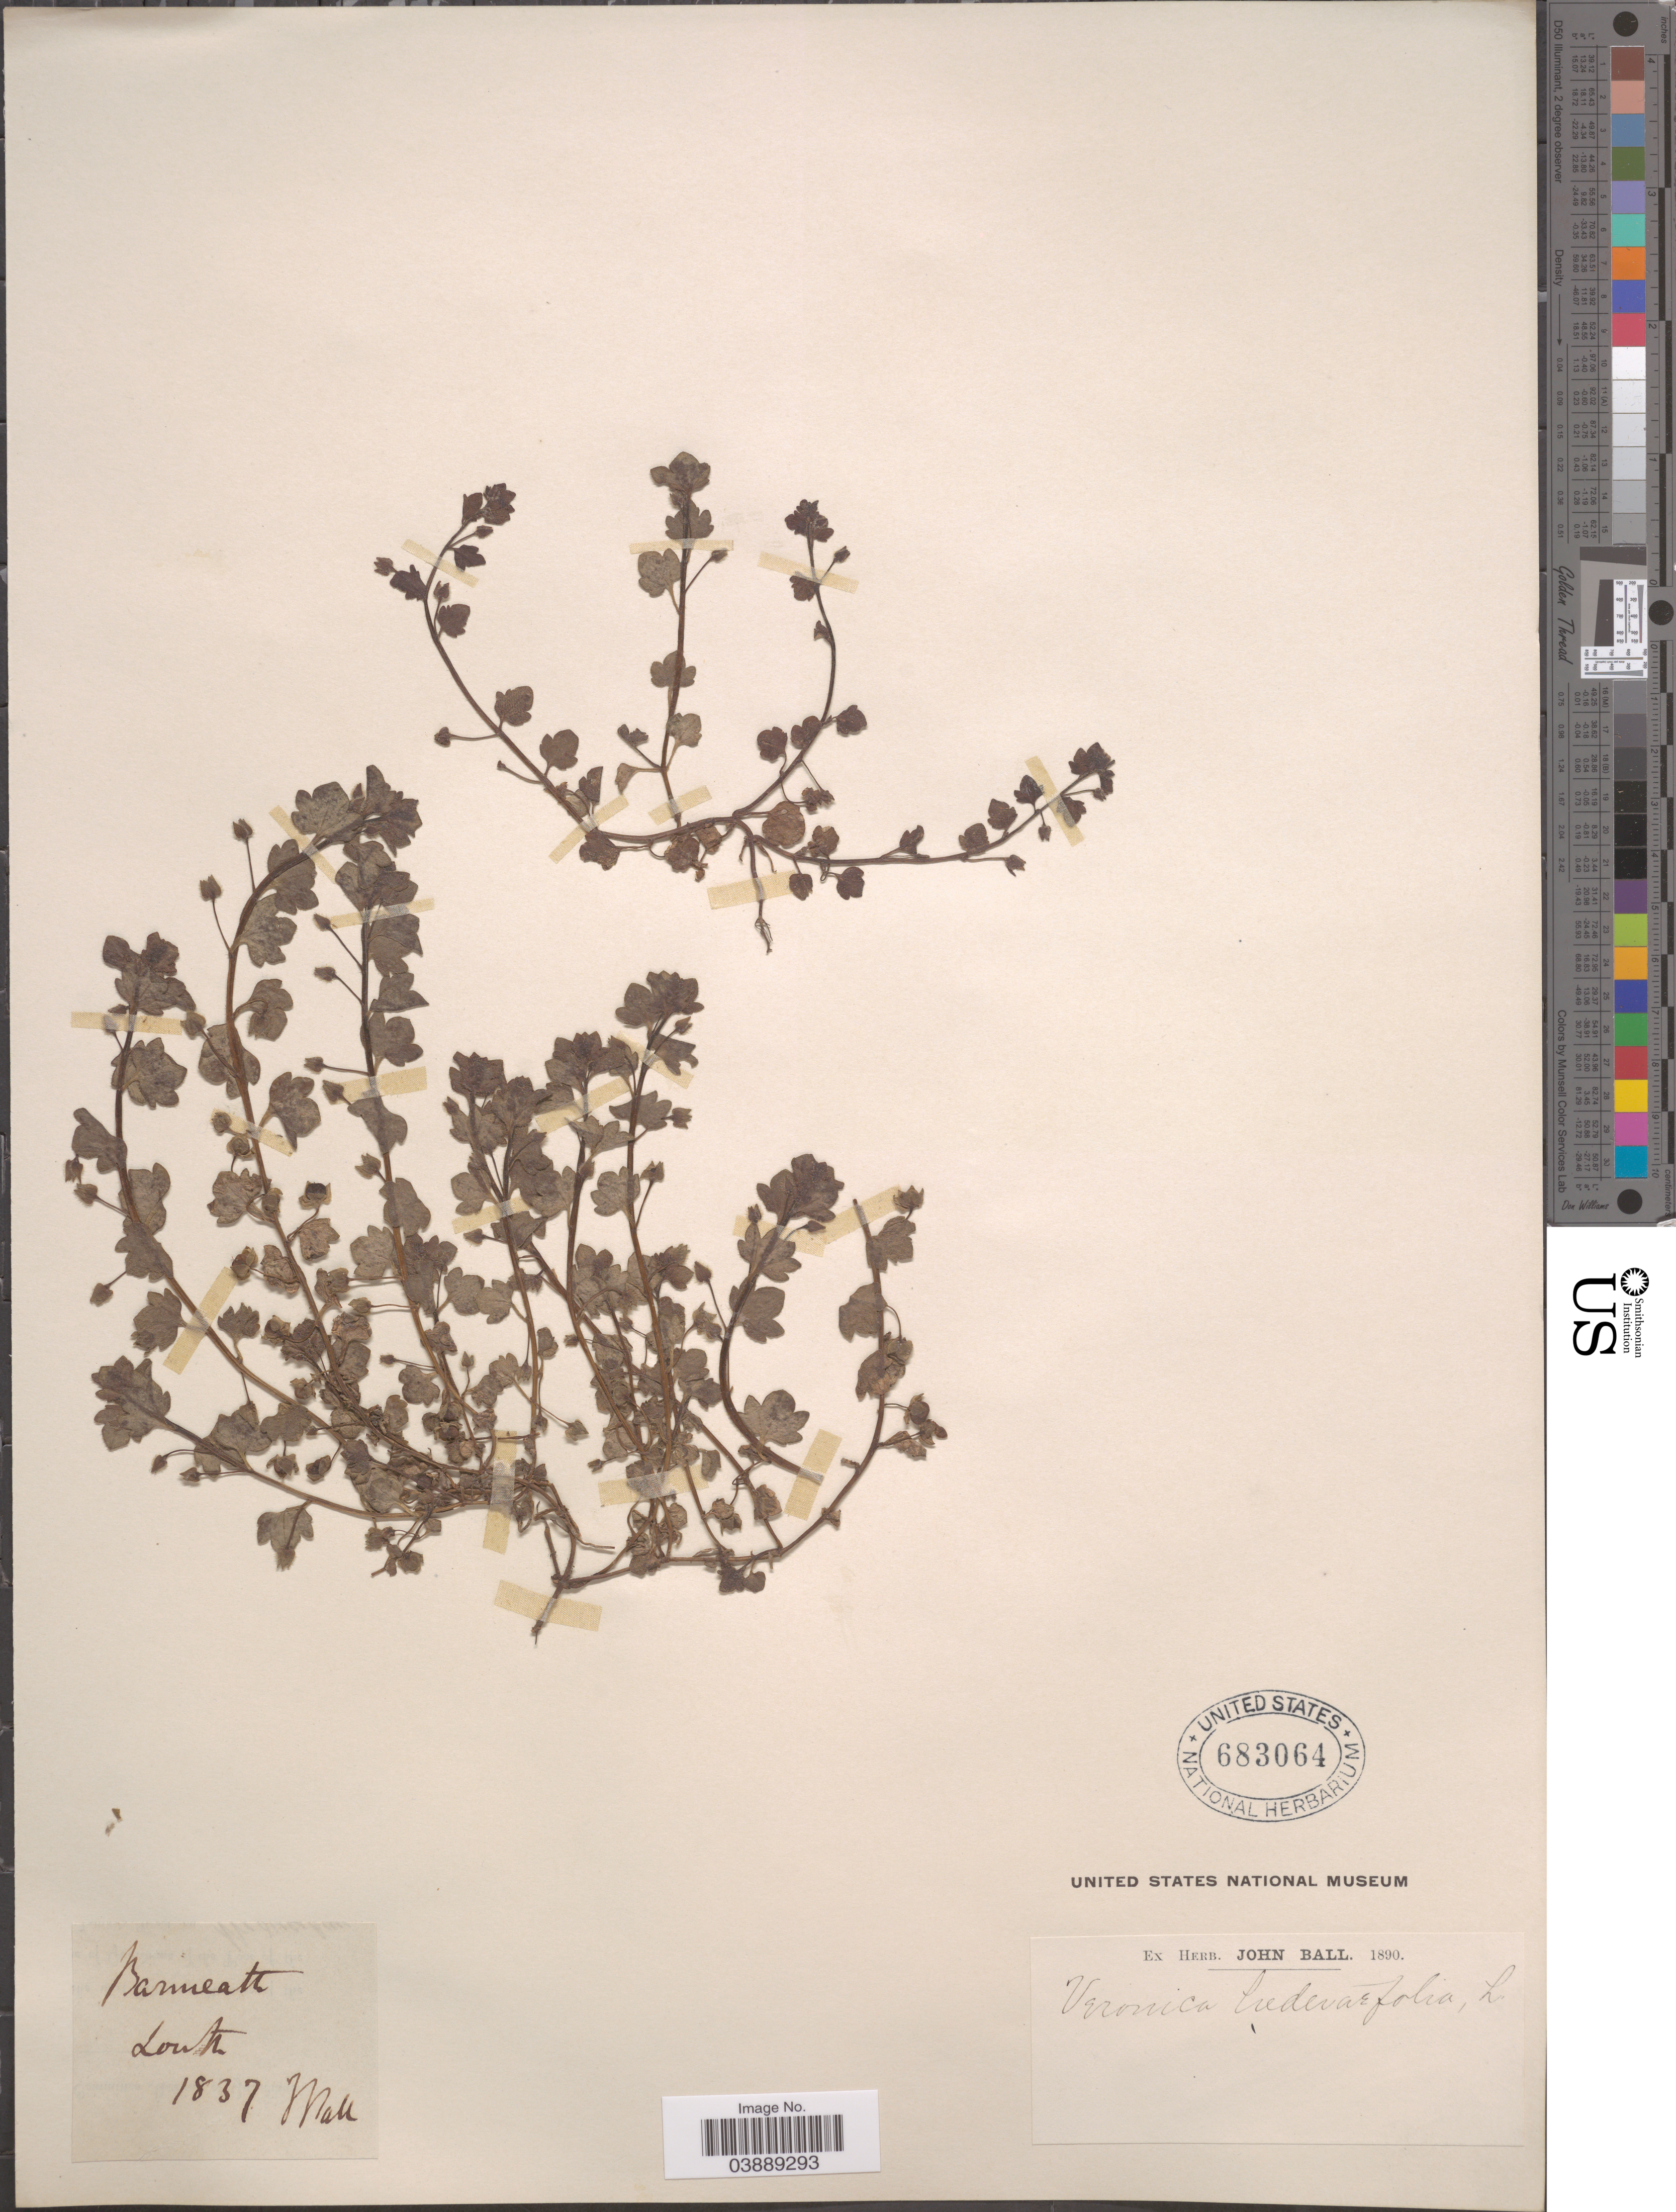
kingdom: Plantae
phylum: Tracheophyta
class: Magnoliopsida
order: Lamiales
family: Plantaginaceae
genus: Veronica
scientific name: Veronica hederifolia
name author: L.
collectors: J. Ball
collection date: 1837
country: Ireland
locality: Louth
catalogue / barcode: US 683064